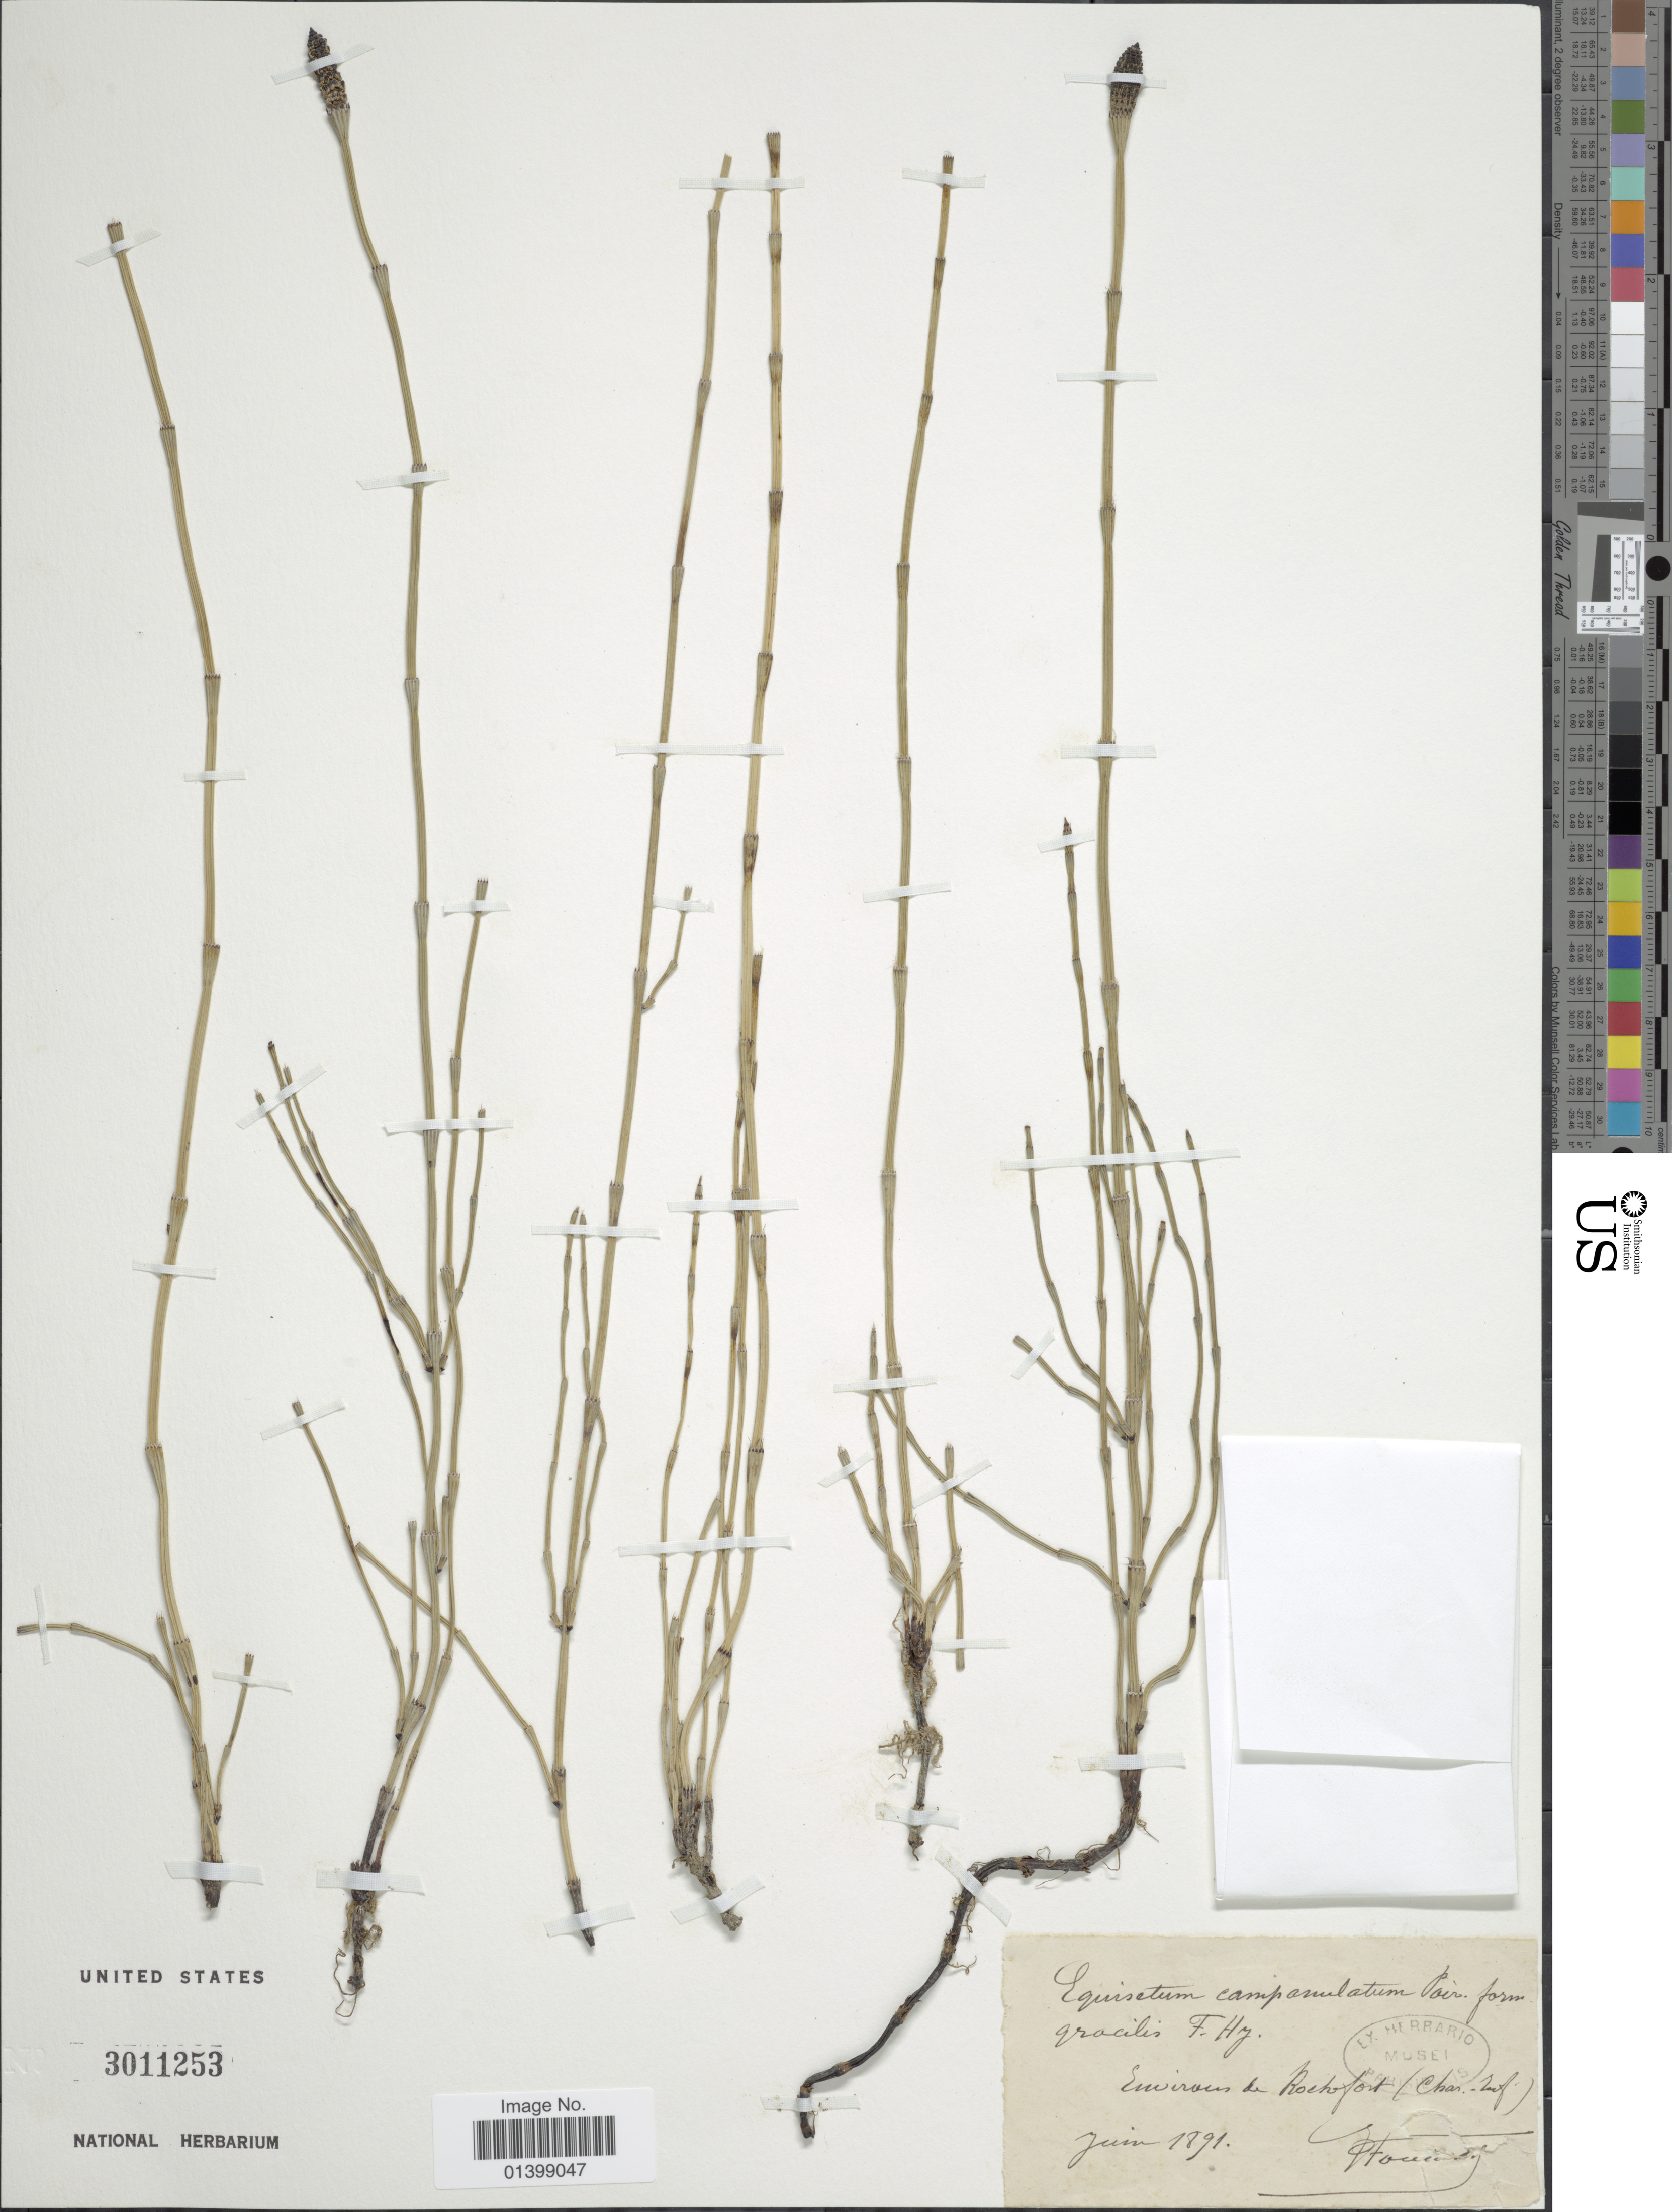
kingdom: Plantae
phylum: Tracheophyta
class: Polypodiopsida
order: Equisetales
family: Equisetaceae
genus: Equisetum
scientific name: Equisetum ramosissimum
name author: Desf.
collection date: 1891-06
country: France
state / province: Nouvelle-Aquitaine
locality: Environs de Rochefort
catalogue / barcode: US 3011253